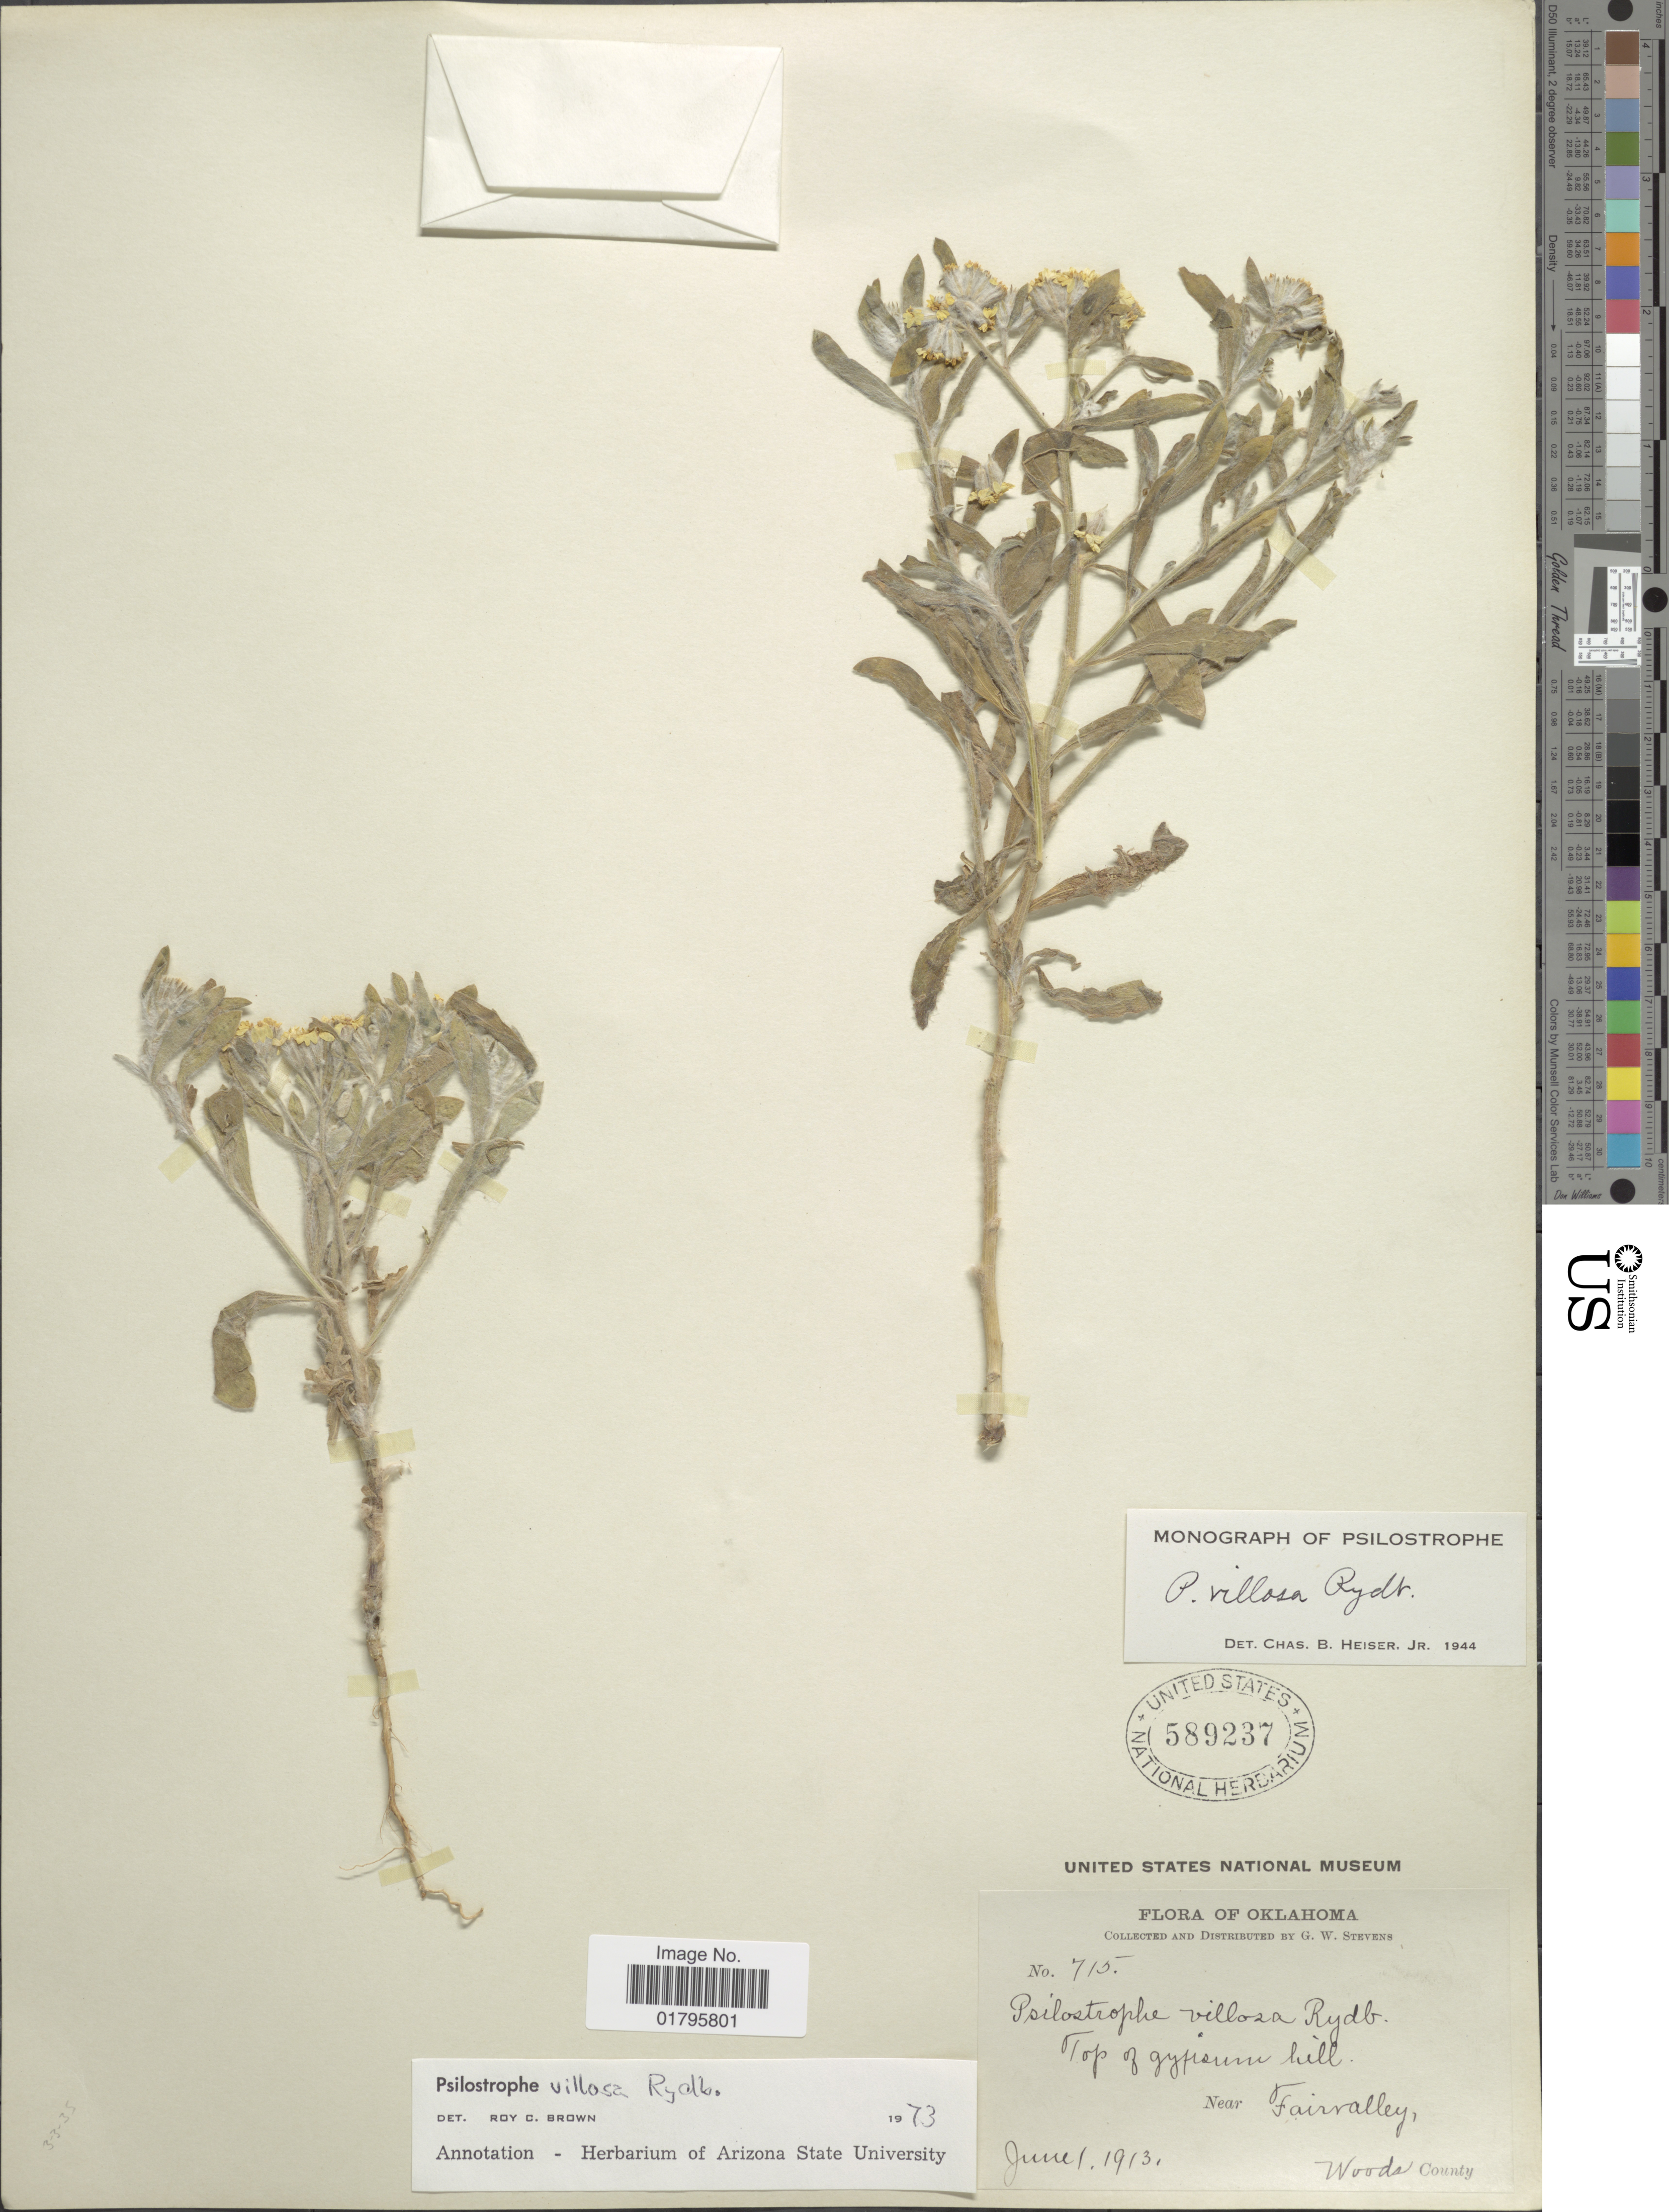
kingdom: Plantae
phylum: Tracheophyta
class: Magnoliopsida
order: Asterales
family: Asteraceae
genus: Psilostrophe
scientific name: Psilostrophe villosa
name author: Rydb. ex Britton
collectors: G. W. Stevens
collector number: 715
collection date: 1913-06-01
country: United States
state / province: Oklahoma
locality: Top of Gypsum hill, near Fairvalley, Woods County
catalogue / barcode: US 589237